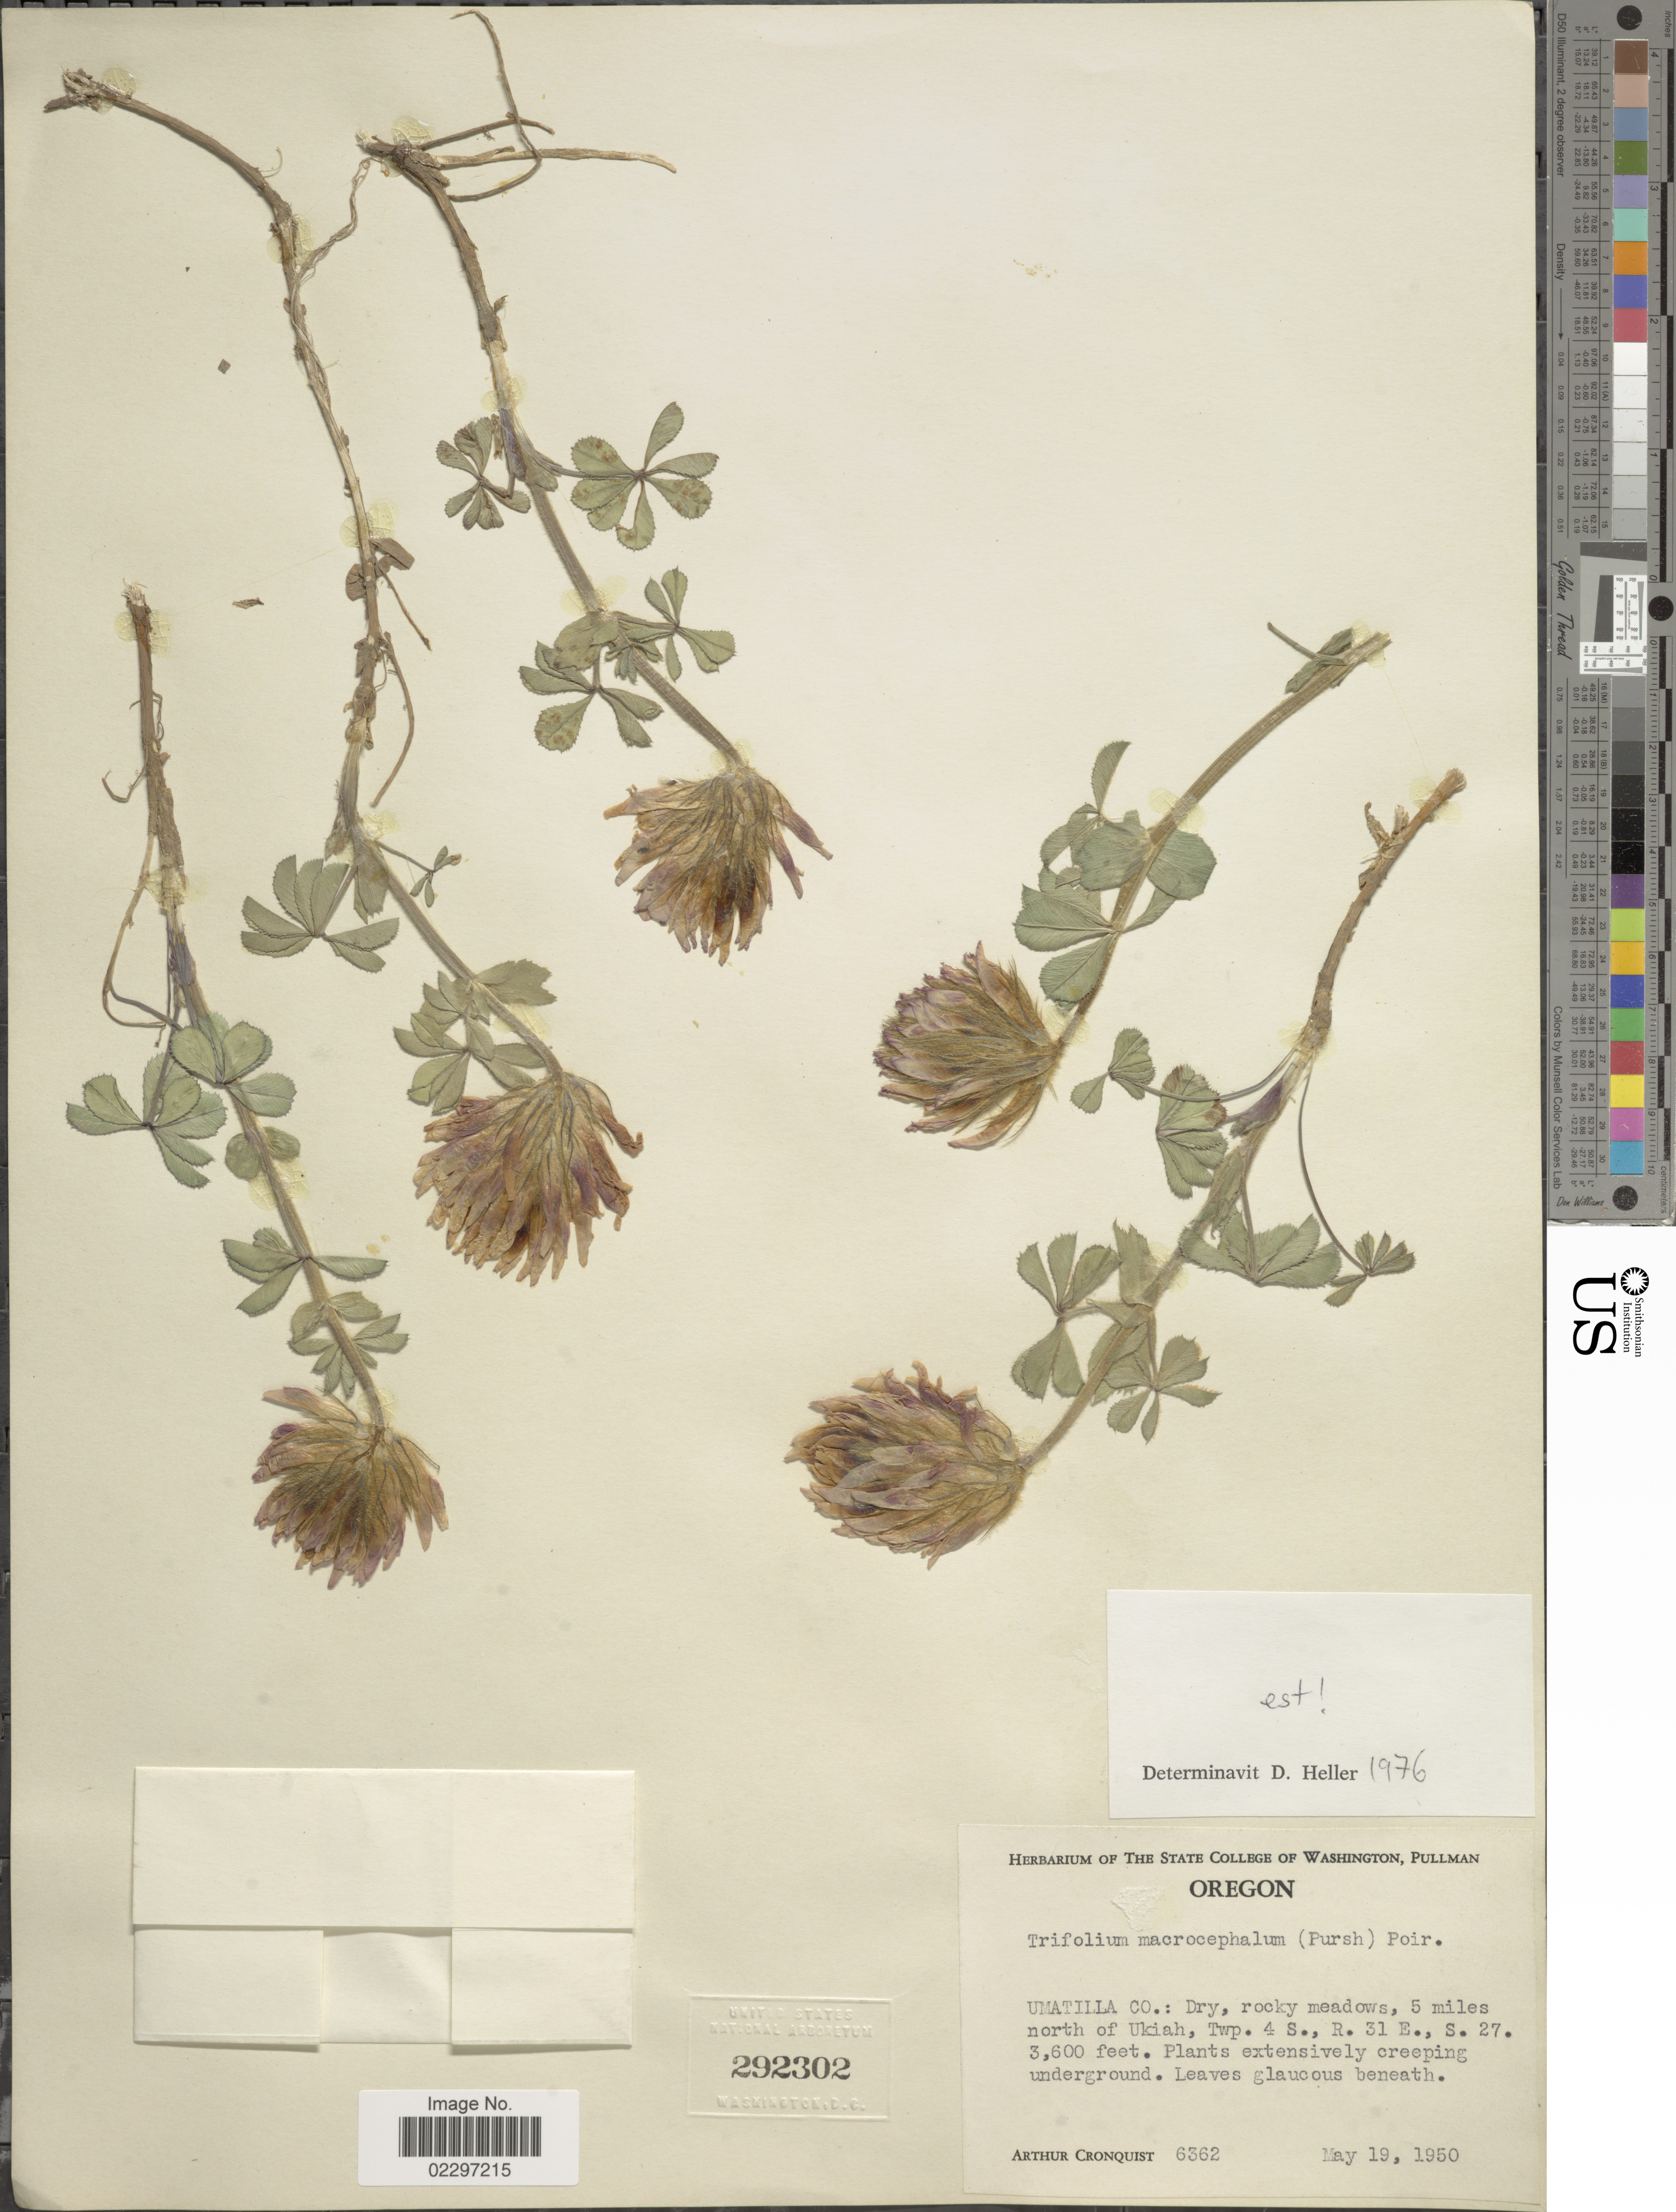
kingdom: Plantae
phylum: Tracheophyta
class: Magnoliopsida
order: Fabales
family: Fabaceae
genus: Trifolium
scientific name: Trifolium macrocephalum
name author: (Pursh) Poir.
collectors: A. J. Cronquist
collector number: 6362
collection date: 1950-05-19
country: United States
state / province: Oregon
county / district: Umatilla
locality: Umatilla Co.: Dry, rocky meadows, 5 miles north of Ukiah, Twp. 4 S., R. 31 E., S. 27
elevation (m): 1097